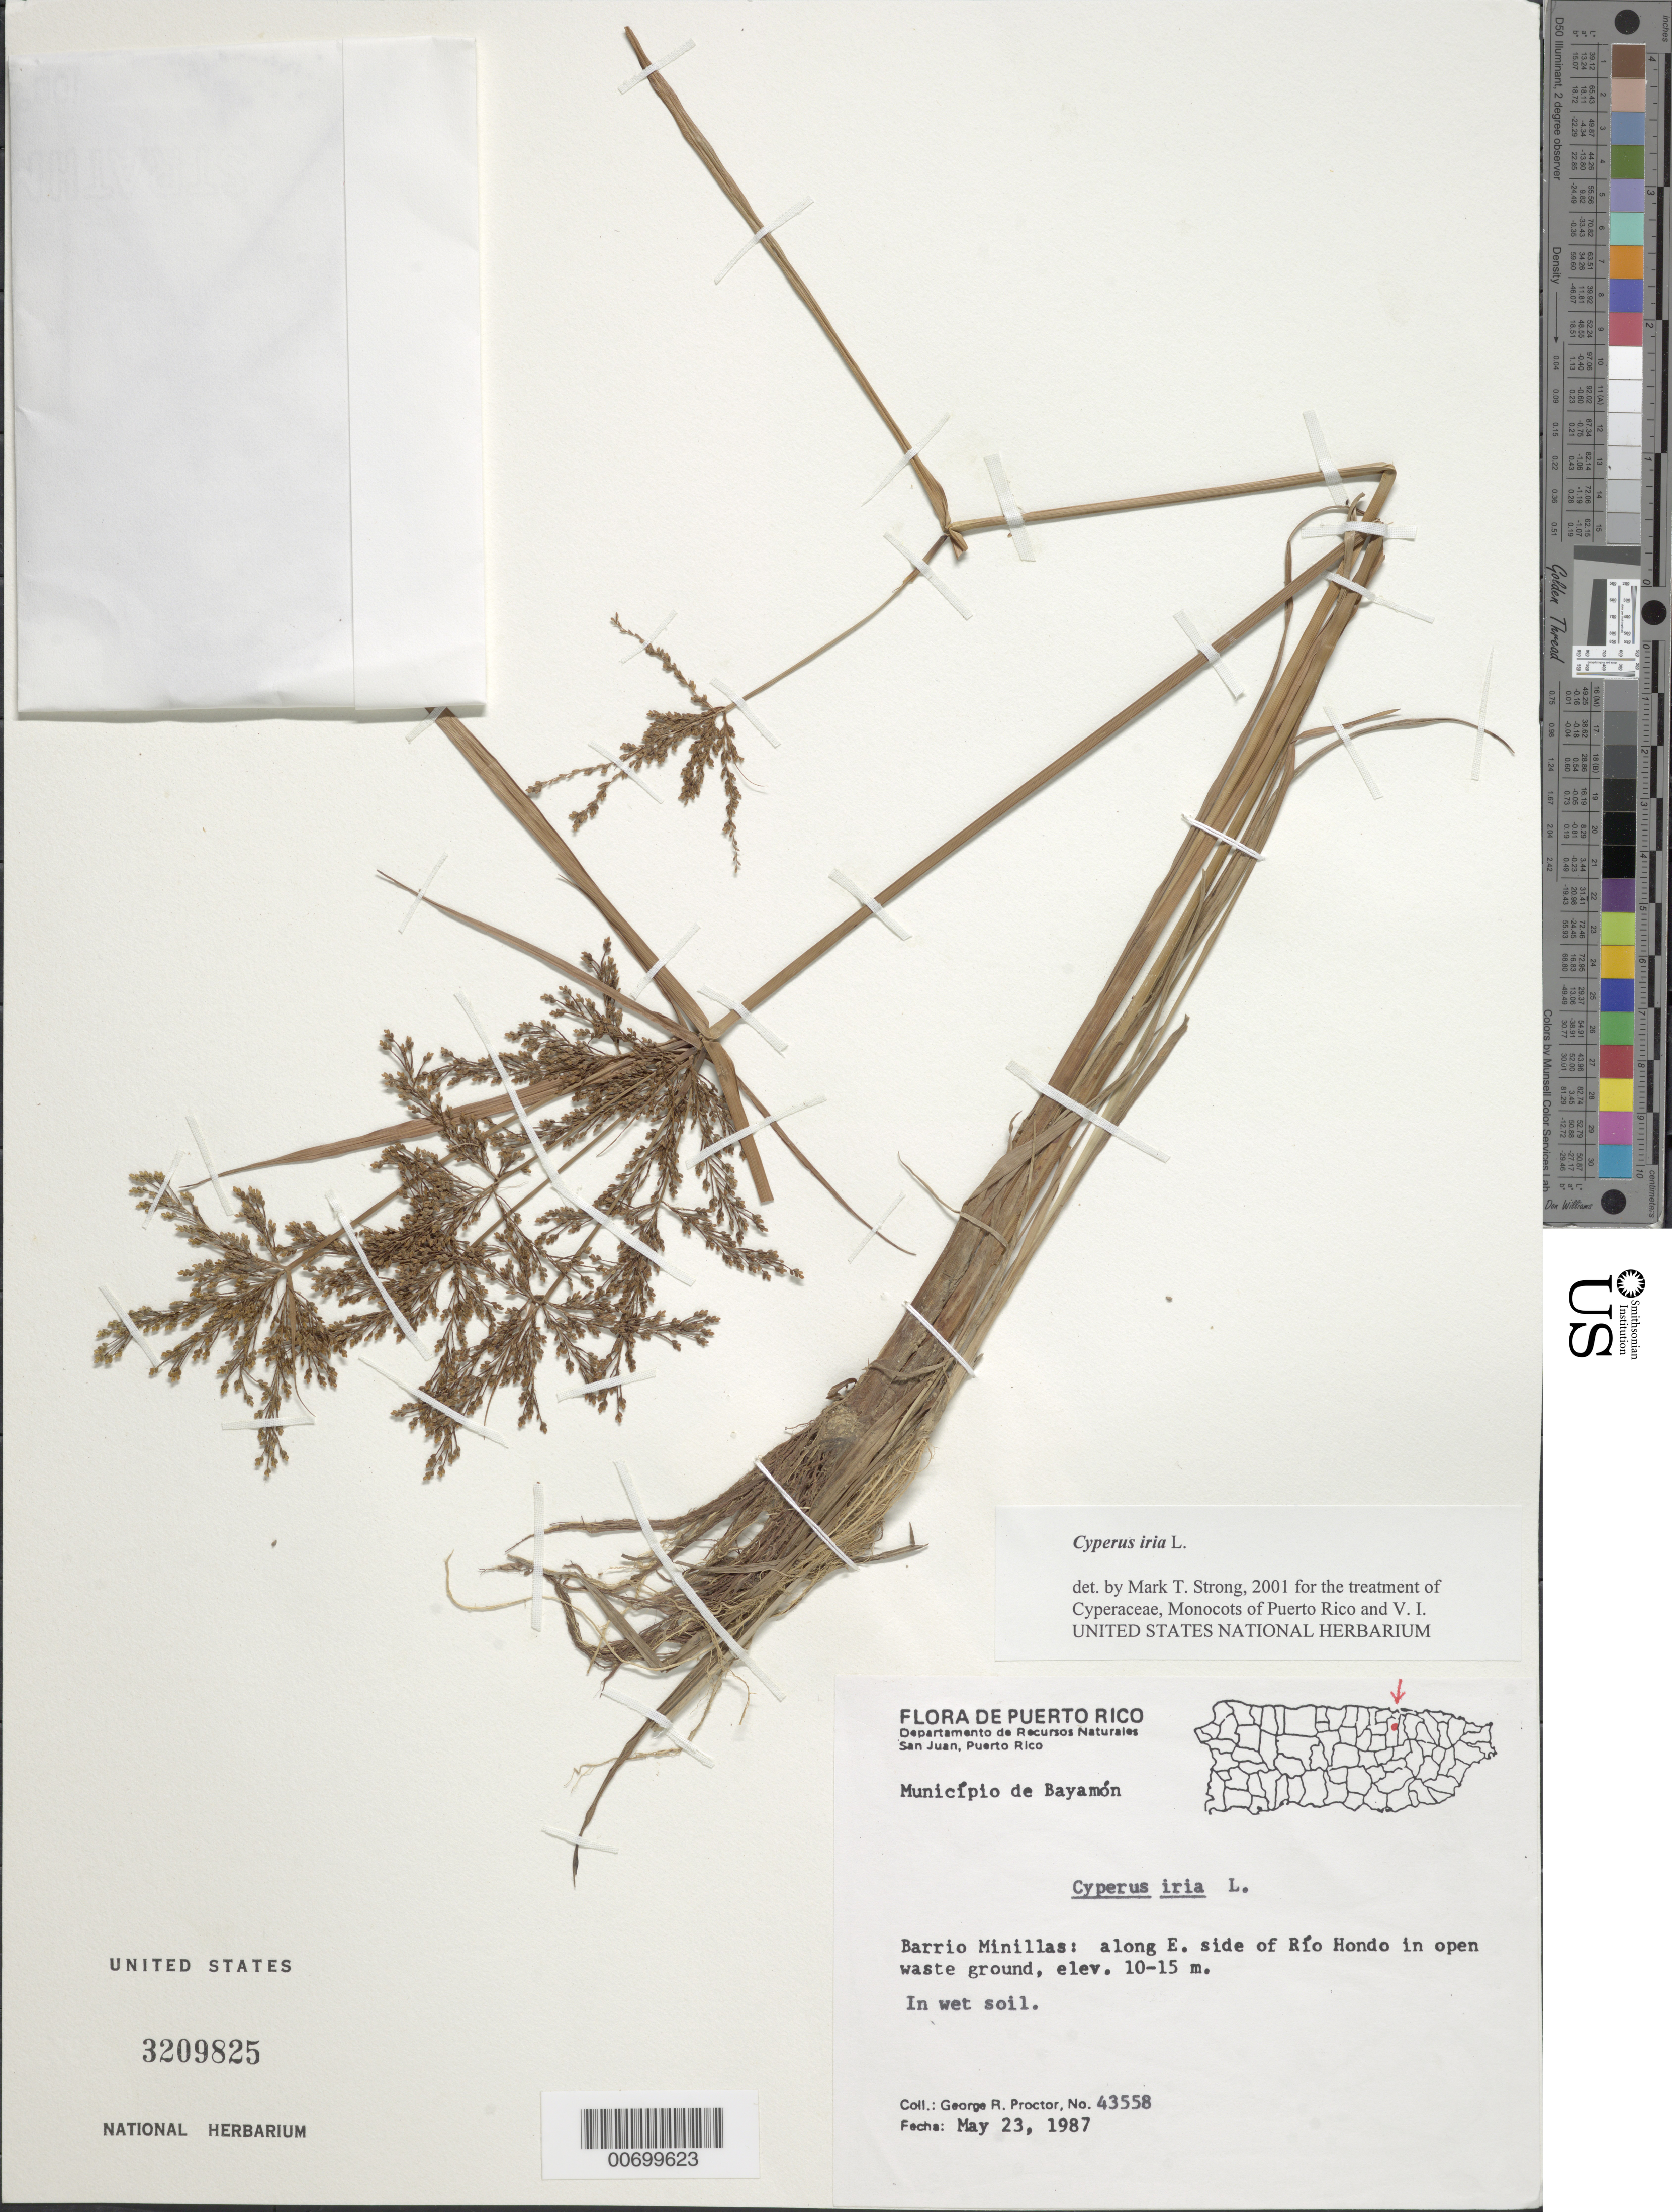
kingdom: Plantae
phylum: Tracheophyta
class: Liliopsida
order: Poales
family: Cyperaceae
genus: Cyperus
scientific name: Cyperus iria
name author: L.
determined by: Strong, M. T., (US), Smithsonian Institution - National Museum of Natural History (UNITED STATES)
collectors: G. R. Proctor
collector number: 43558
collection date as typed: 23 May 1987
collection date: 1987-05-23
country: Puerto Rico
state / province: Bayamón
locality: Bayamón: Barrio Minillas, along E side of Río Hondo.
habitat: In open waste ground.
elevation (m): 10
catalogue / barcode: US 3209825